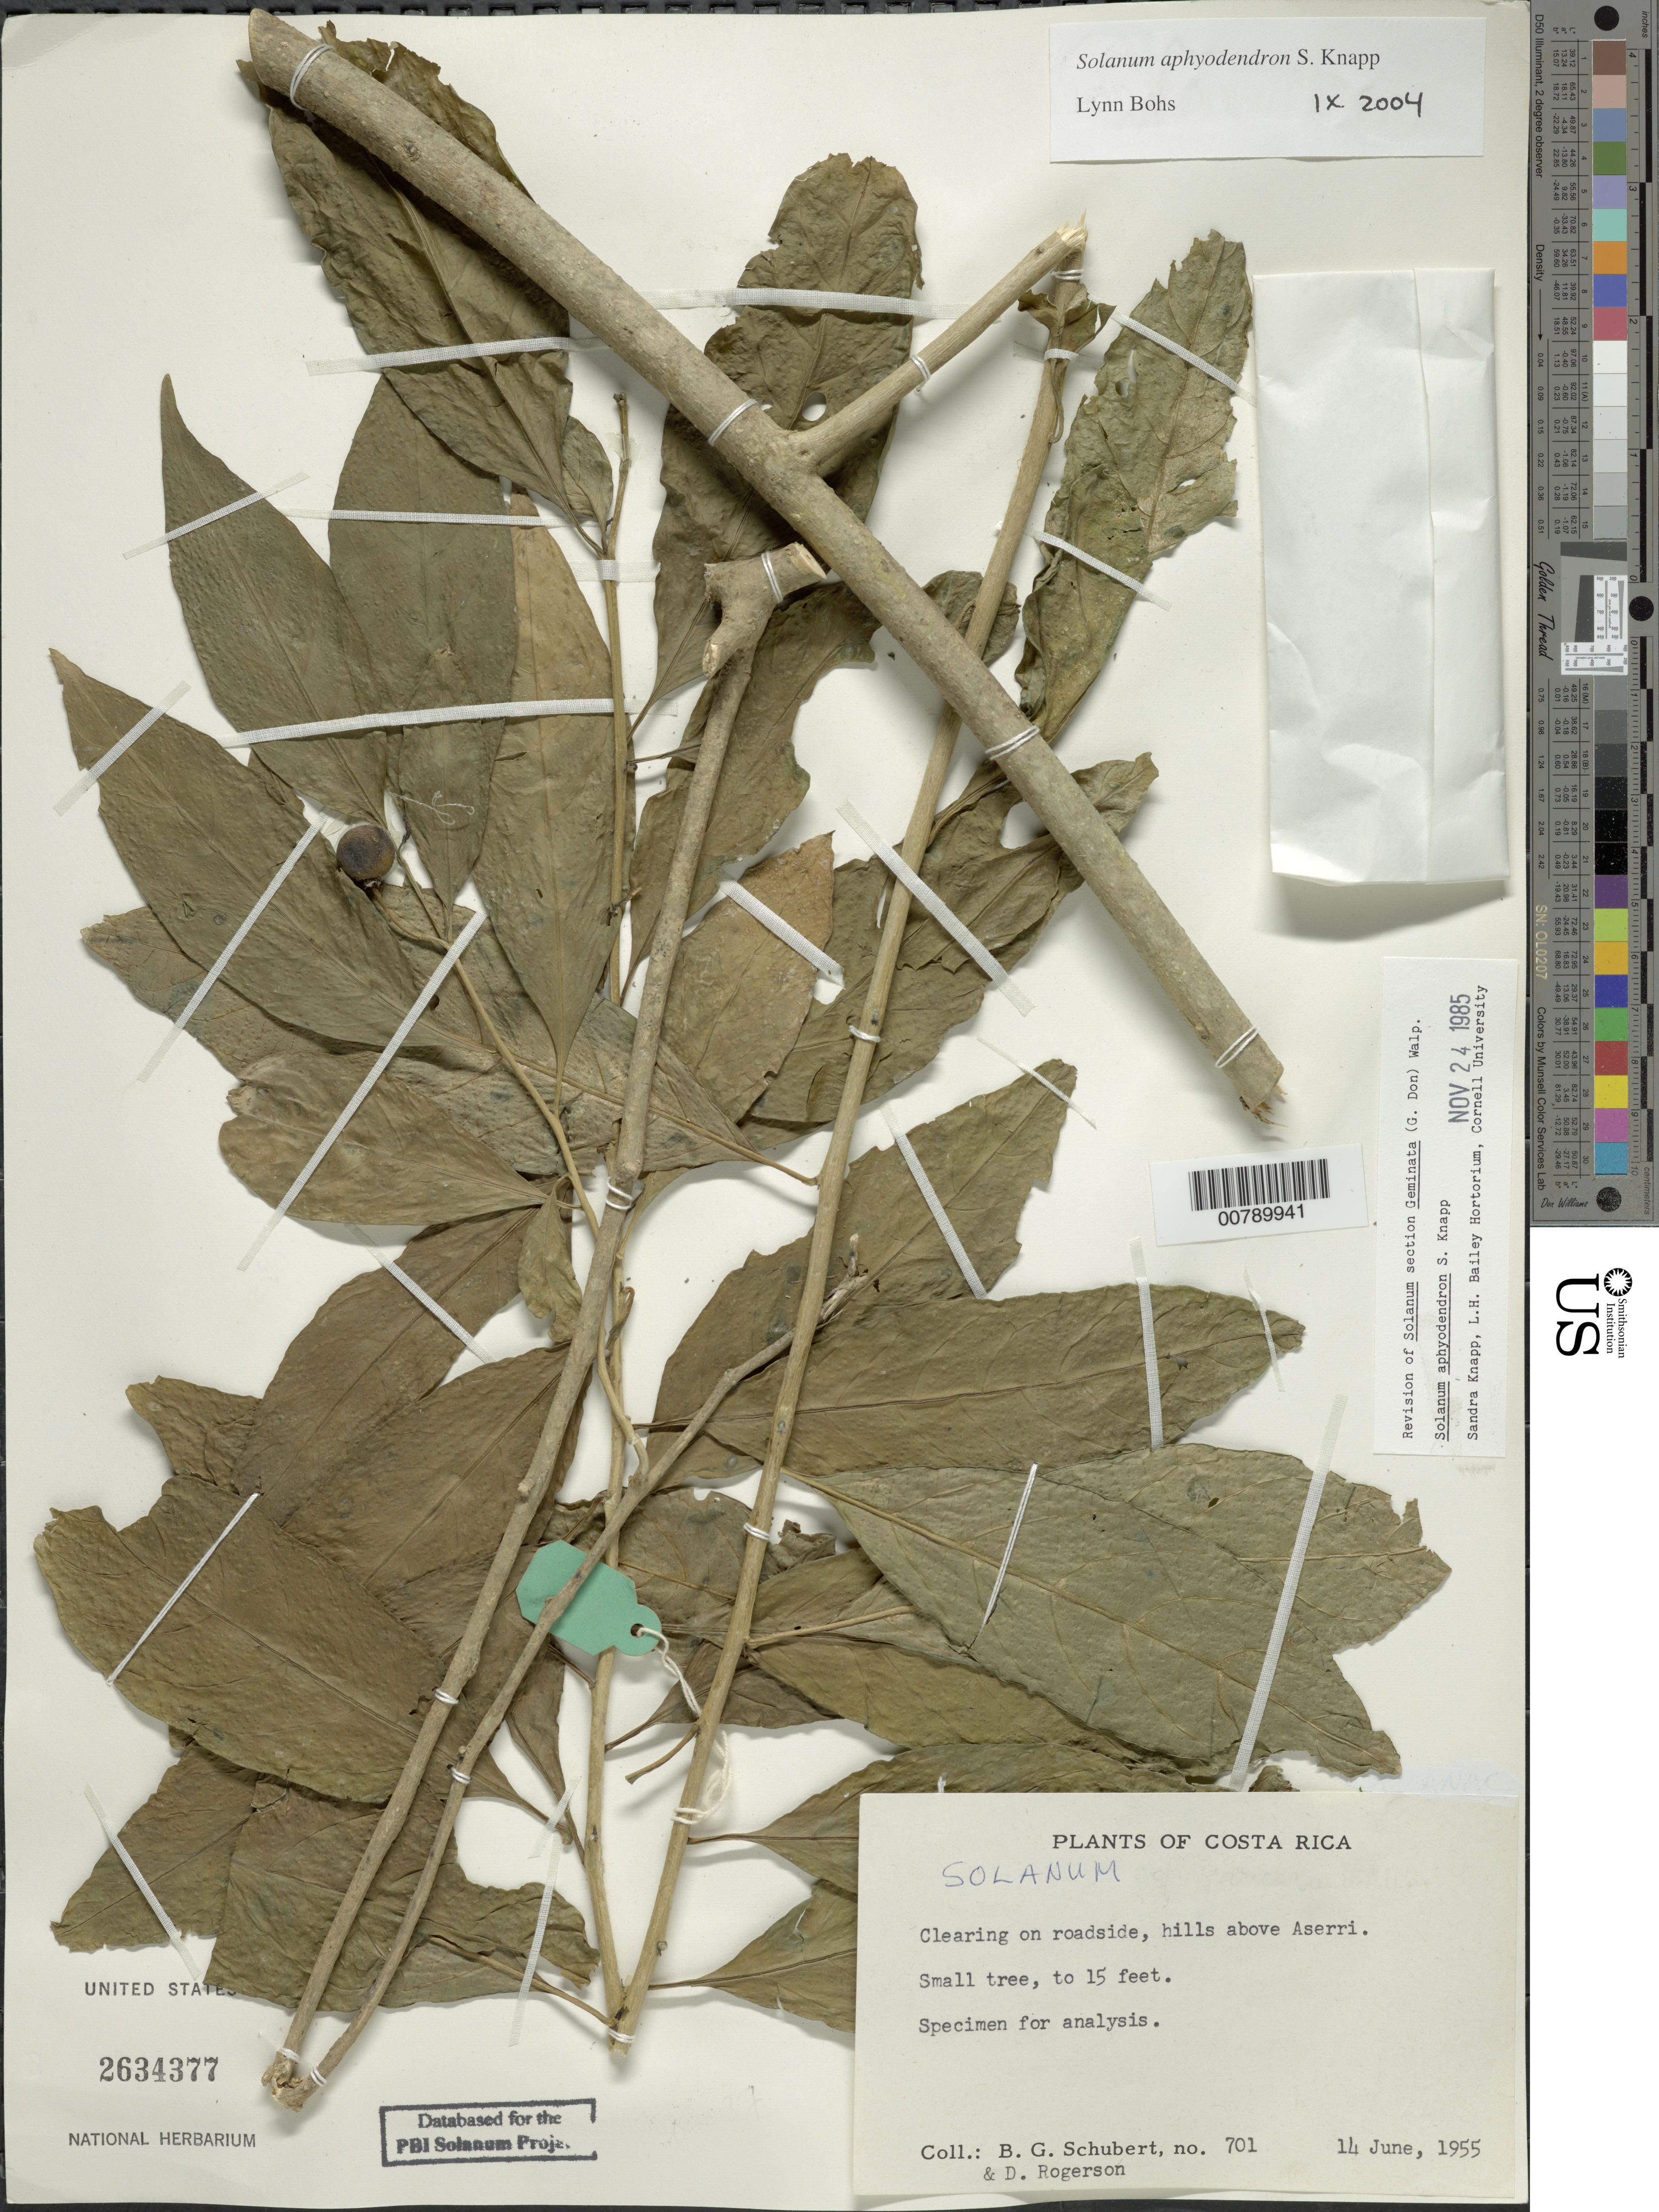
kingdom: Plantae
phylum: Tracheophyta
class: Magnoliopsida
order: Solanales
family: Solanaceae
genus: Solanum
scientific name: Solanum aphyodendron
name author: S. Knapp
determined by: Bohs, L. A.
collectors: B. Schubert & D. Rogerson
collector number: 701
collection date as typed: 14 Jun 1955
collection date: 1955-06-14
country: Costa Rica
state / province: San José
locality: Hills above Aserrí.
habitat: Clearing on roadside.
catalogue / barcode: US 2634377